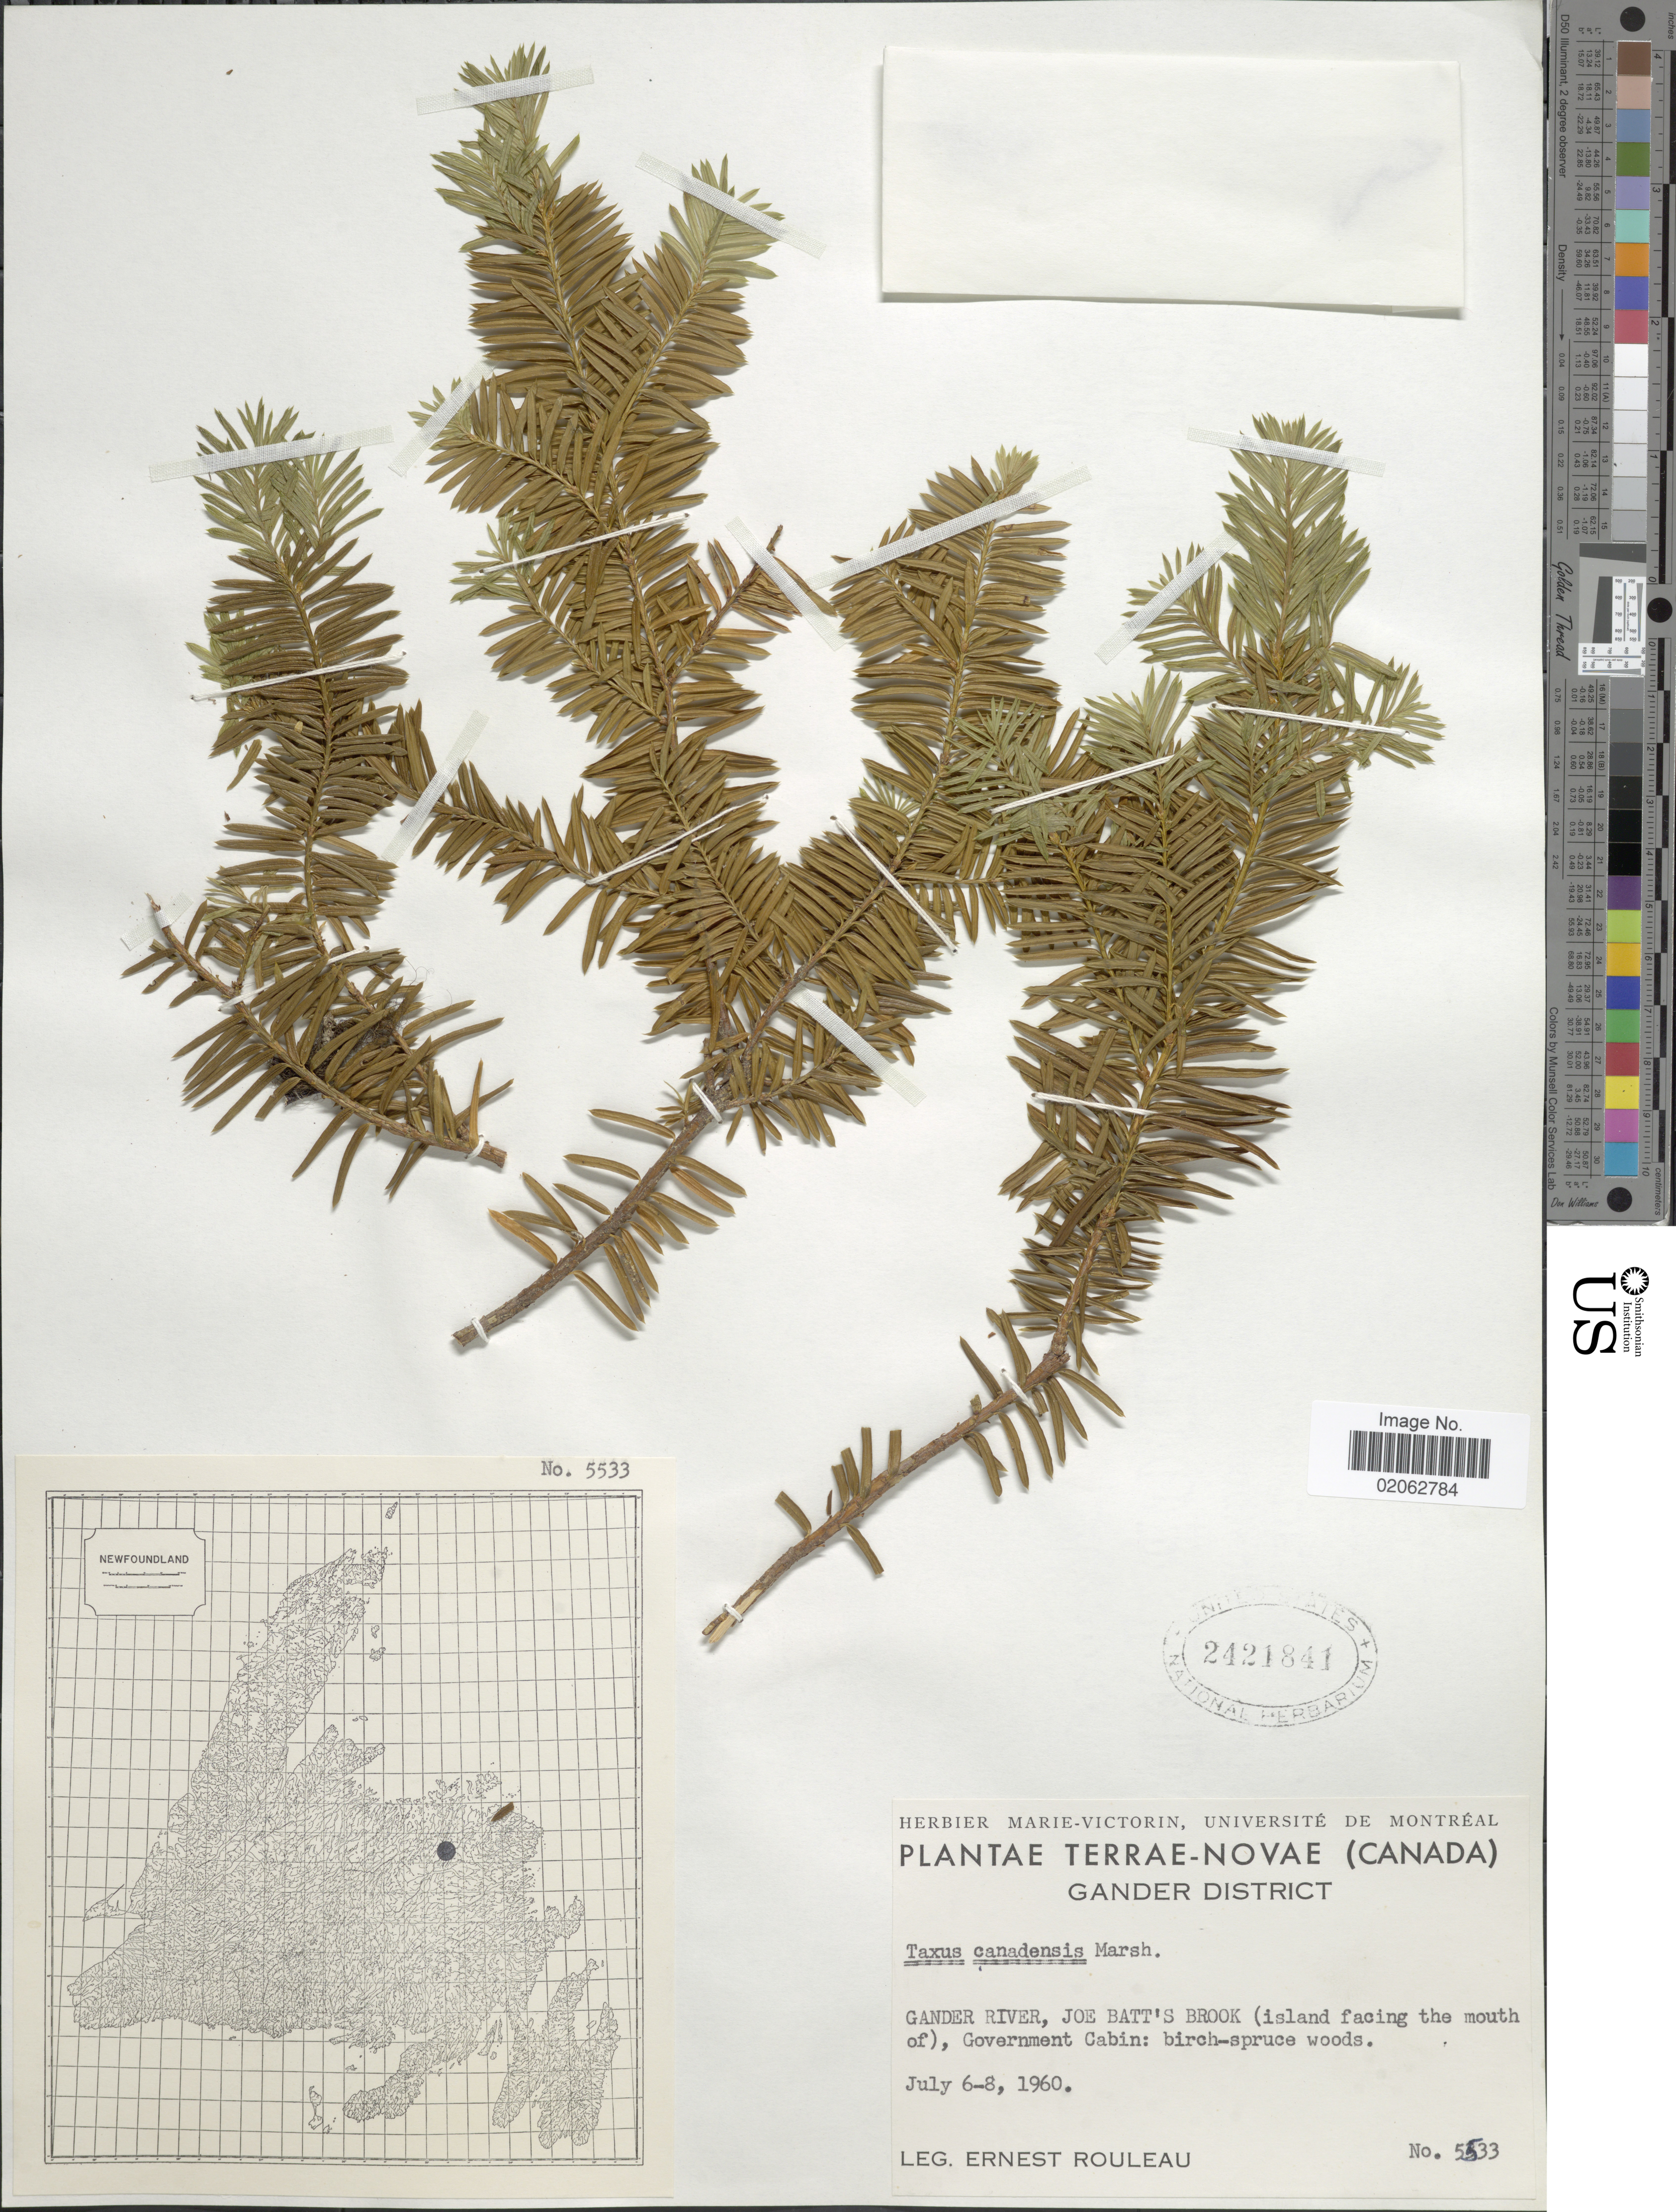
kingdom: Plantae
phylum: Tracheophyta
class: Pinopsida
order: Pinales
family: Taxaceae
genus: Taxus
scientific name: Taxus canadensis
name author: Marshall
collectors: J. Rouleau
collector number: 5533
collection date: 1960-07-06/1960-07-08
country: Canada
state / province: Newfoundland and Labrador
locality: Terrae-Novae (Canada), Gander District, Gander River, Joe Batt's Brook (island facing the mouth of), Goverment Cabin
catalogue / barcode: US 2421841